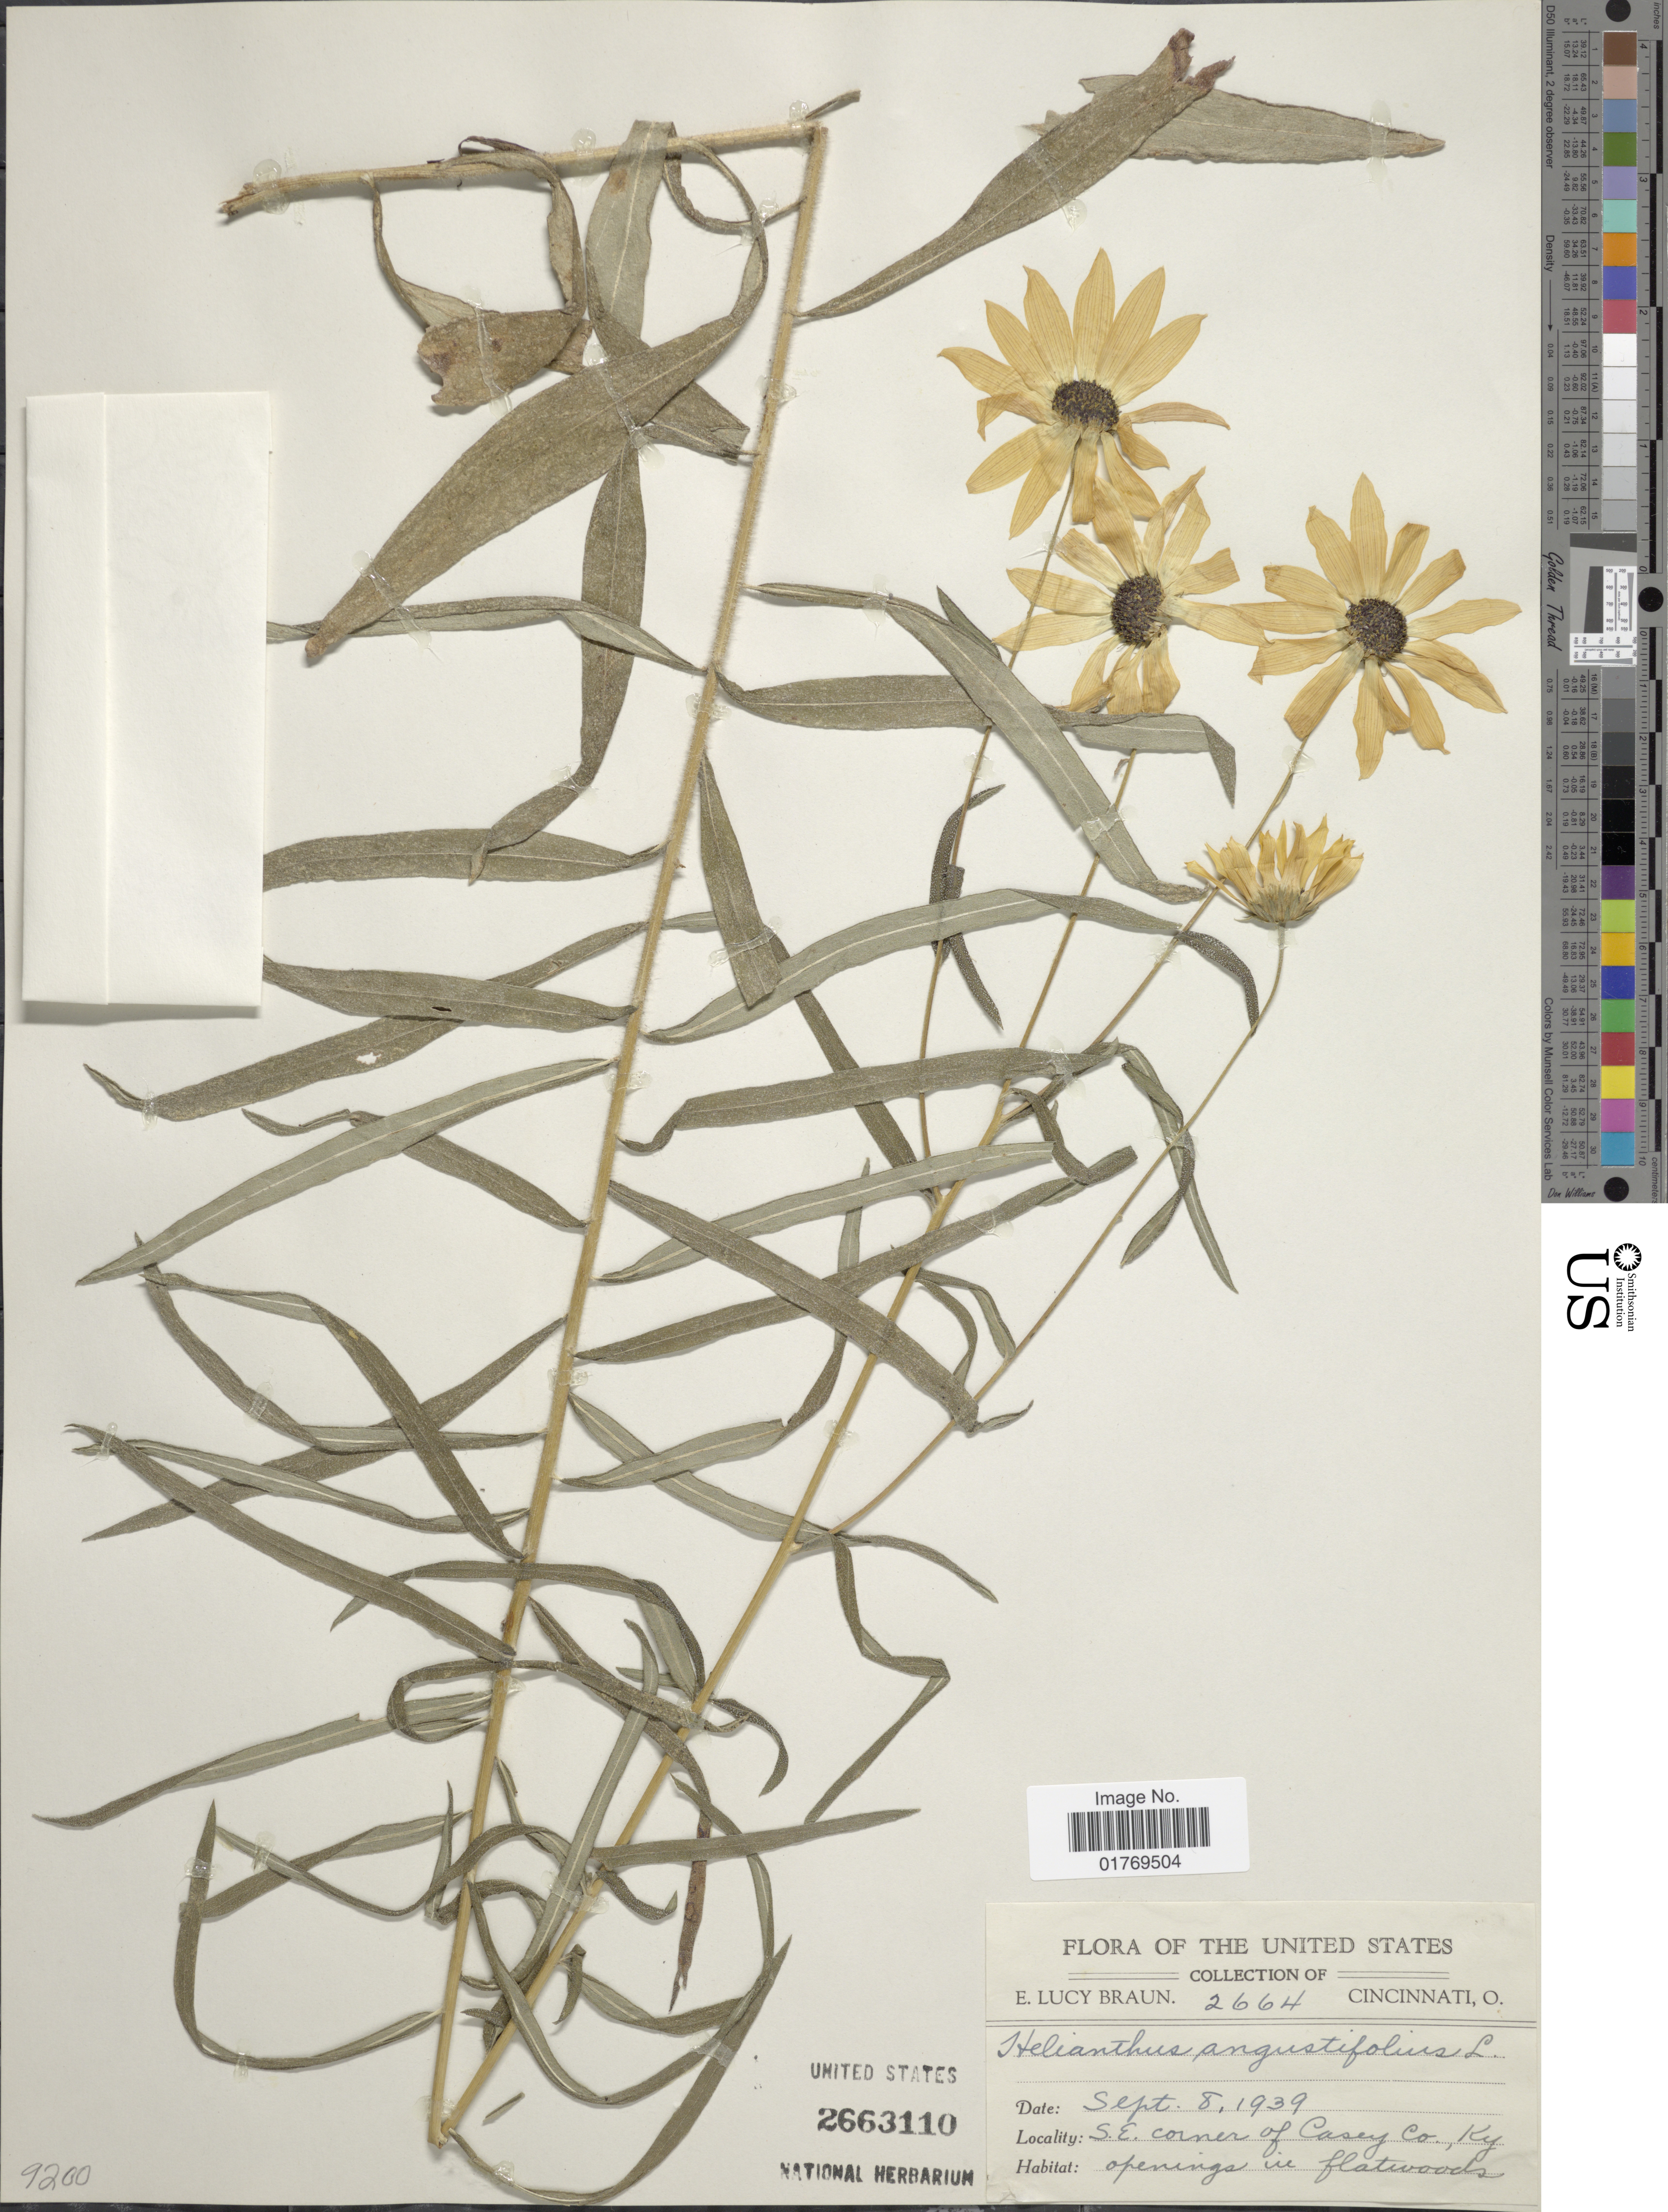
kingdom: Plantae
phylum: Tracheophyta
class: Magnoliopsida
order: Asterales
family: Asteraceae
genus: Helianthus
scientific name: Helianthus angustifolius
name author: L.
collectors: E. L. Braun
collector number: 2664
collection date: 1939-09-09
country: United States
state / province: Kentucky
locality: S.E. corner of Casey Co., Ky.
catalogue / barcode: US 2663110